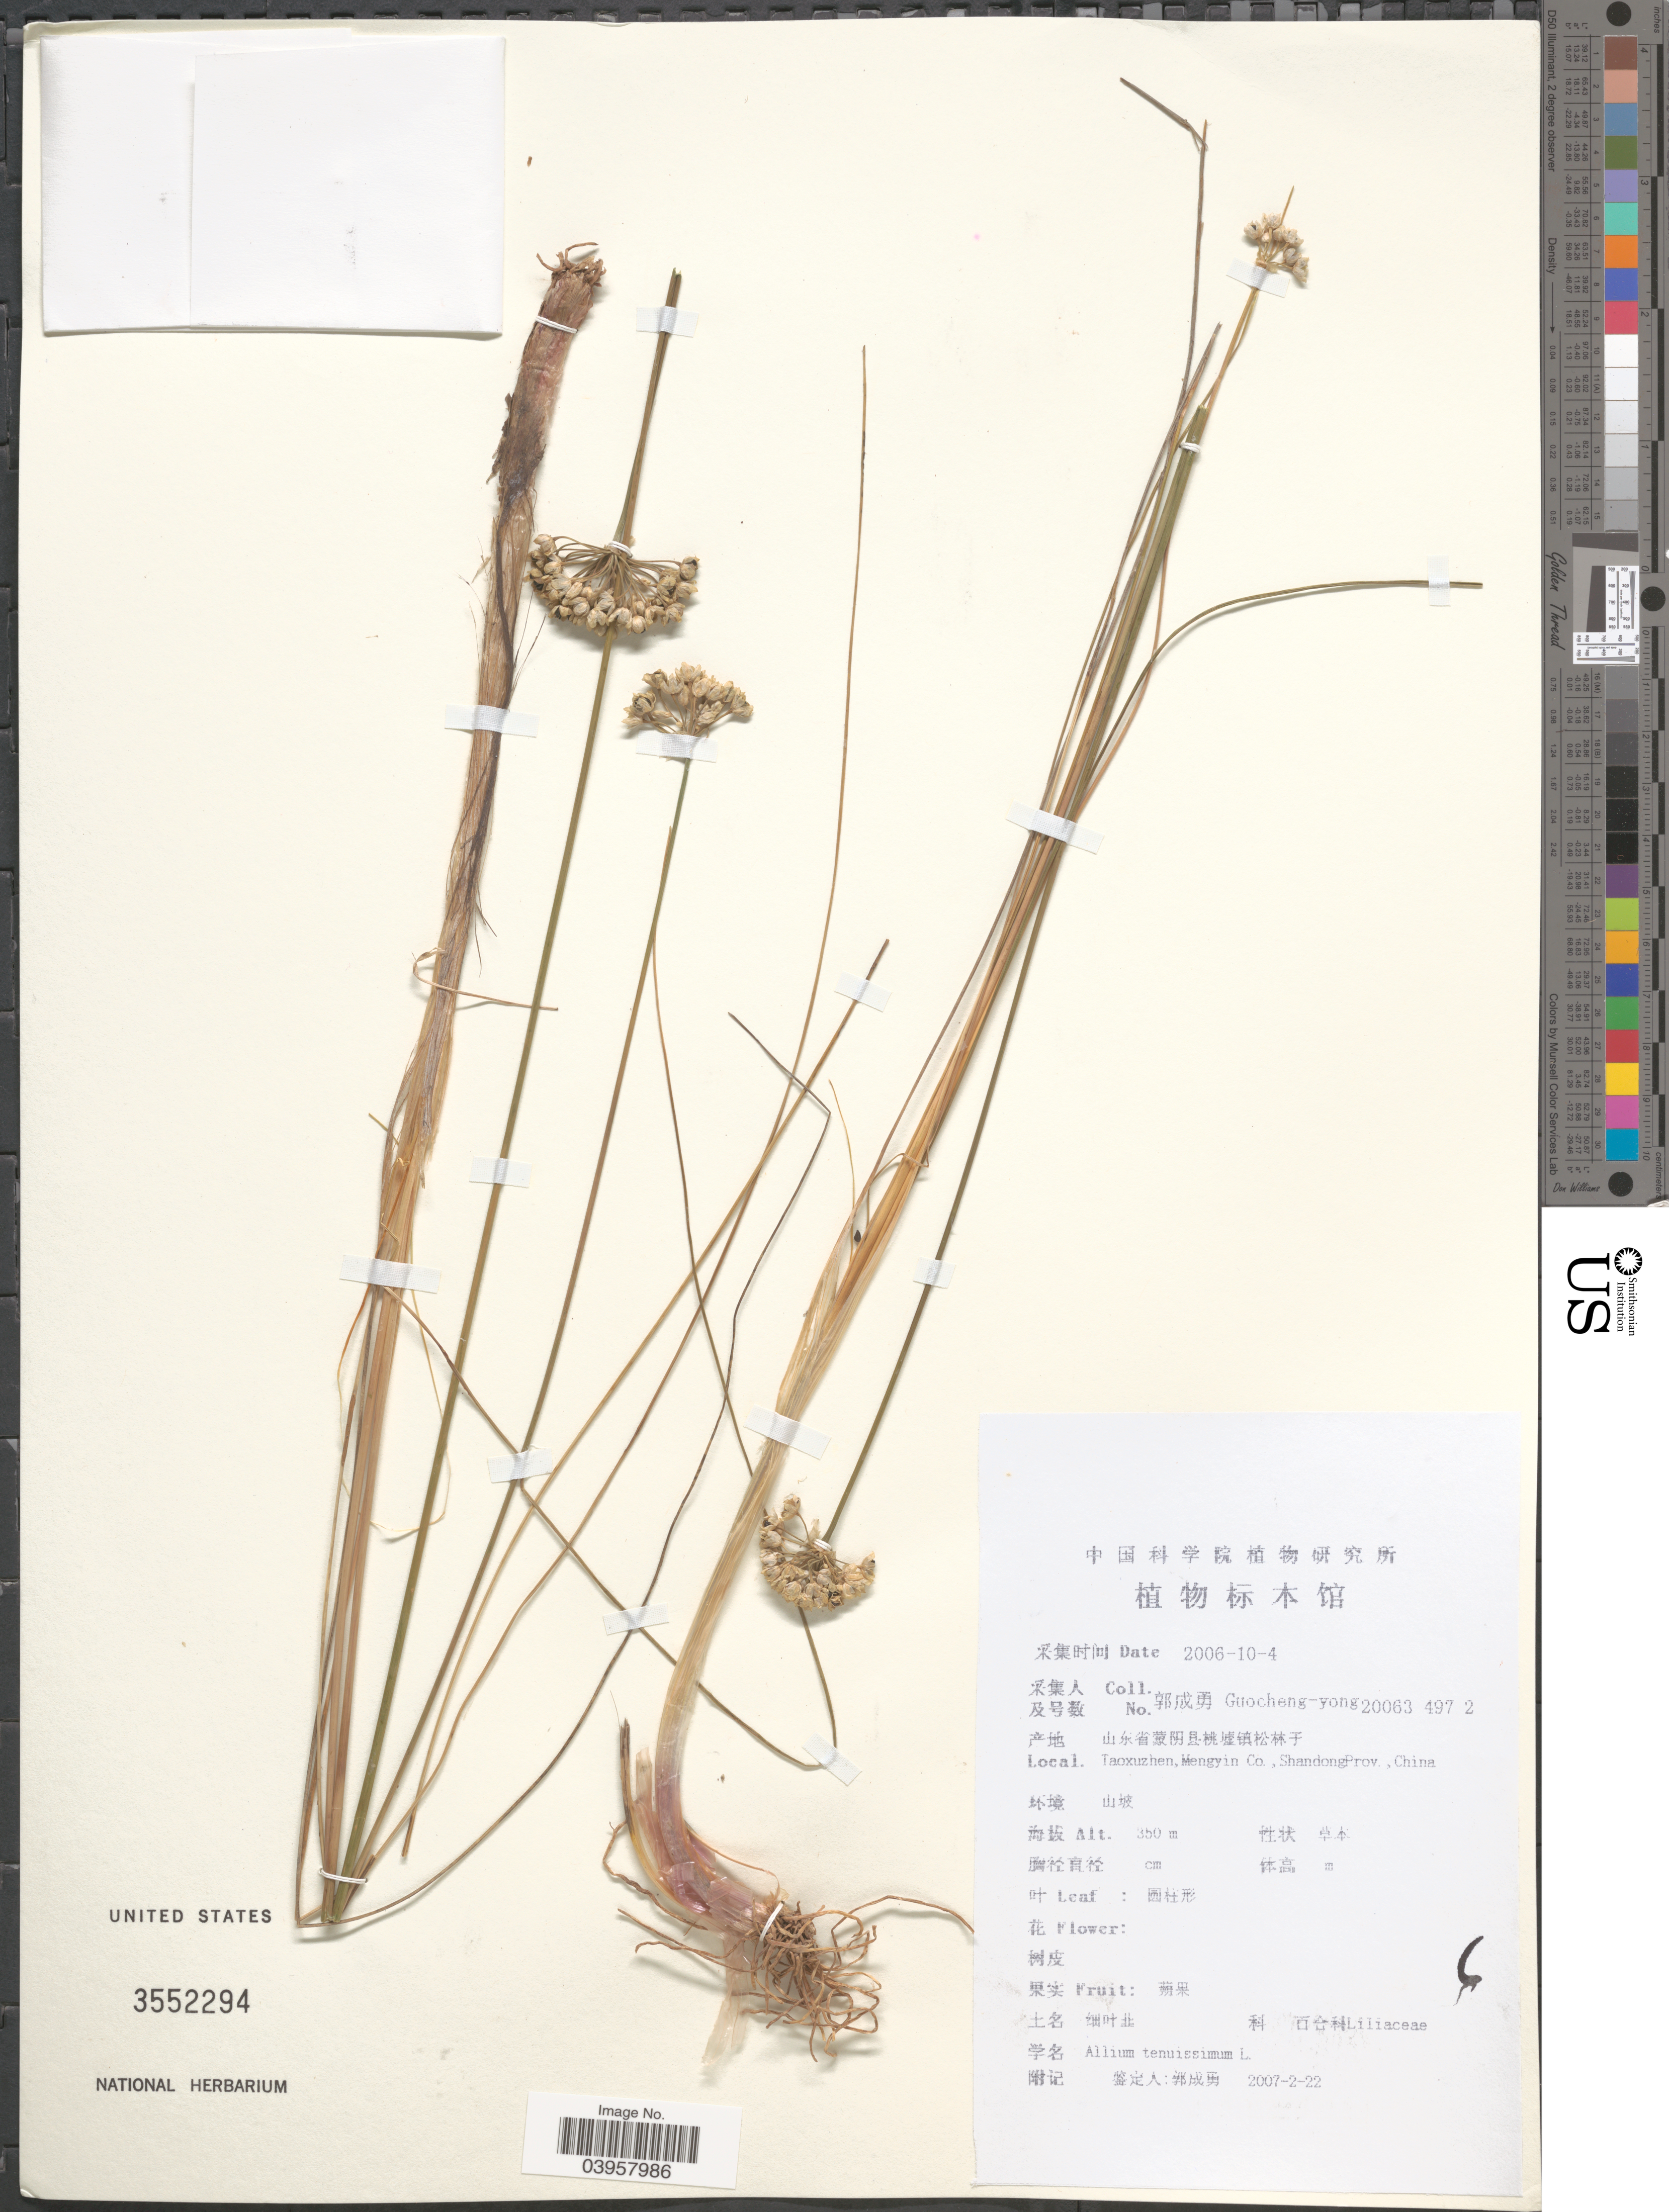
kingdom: Plantae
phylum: Tracheophyta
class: Liliopsida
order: Asparagales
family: Amaryllidaceae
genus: Allium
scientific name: Allium tenuissimum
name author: L.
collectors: Guo cheng-yong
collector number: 20063 497 2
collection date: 2006-10-04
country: China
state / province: Shandong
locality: Taoxuzhen, Mengyin Co.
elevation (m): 350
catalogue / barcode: US 3552294